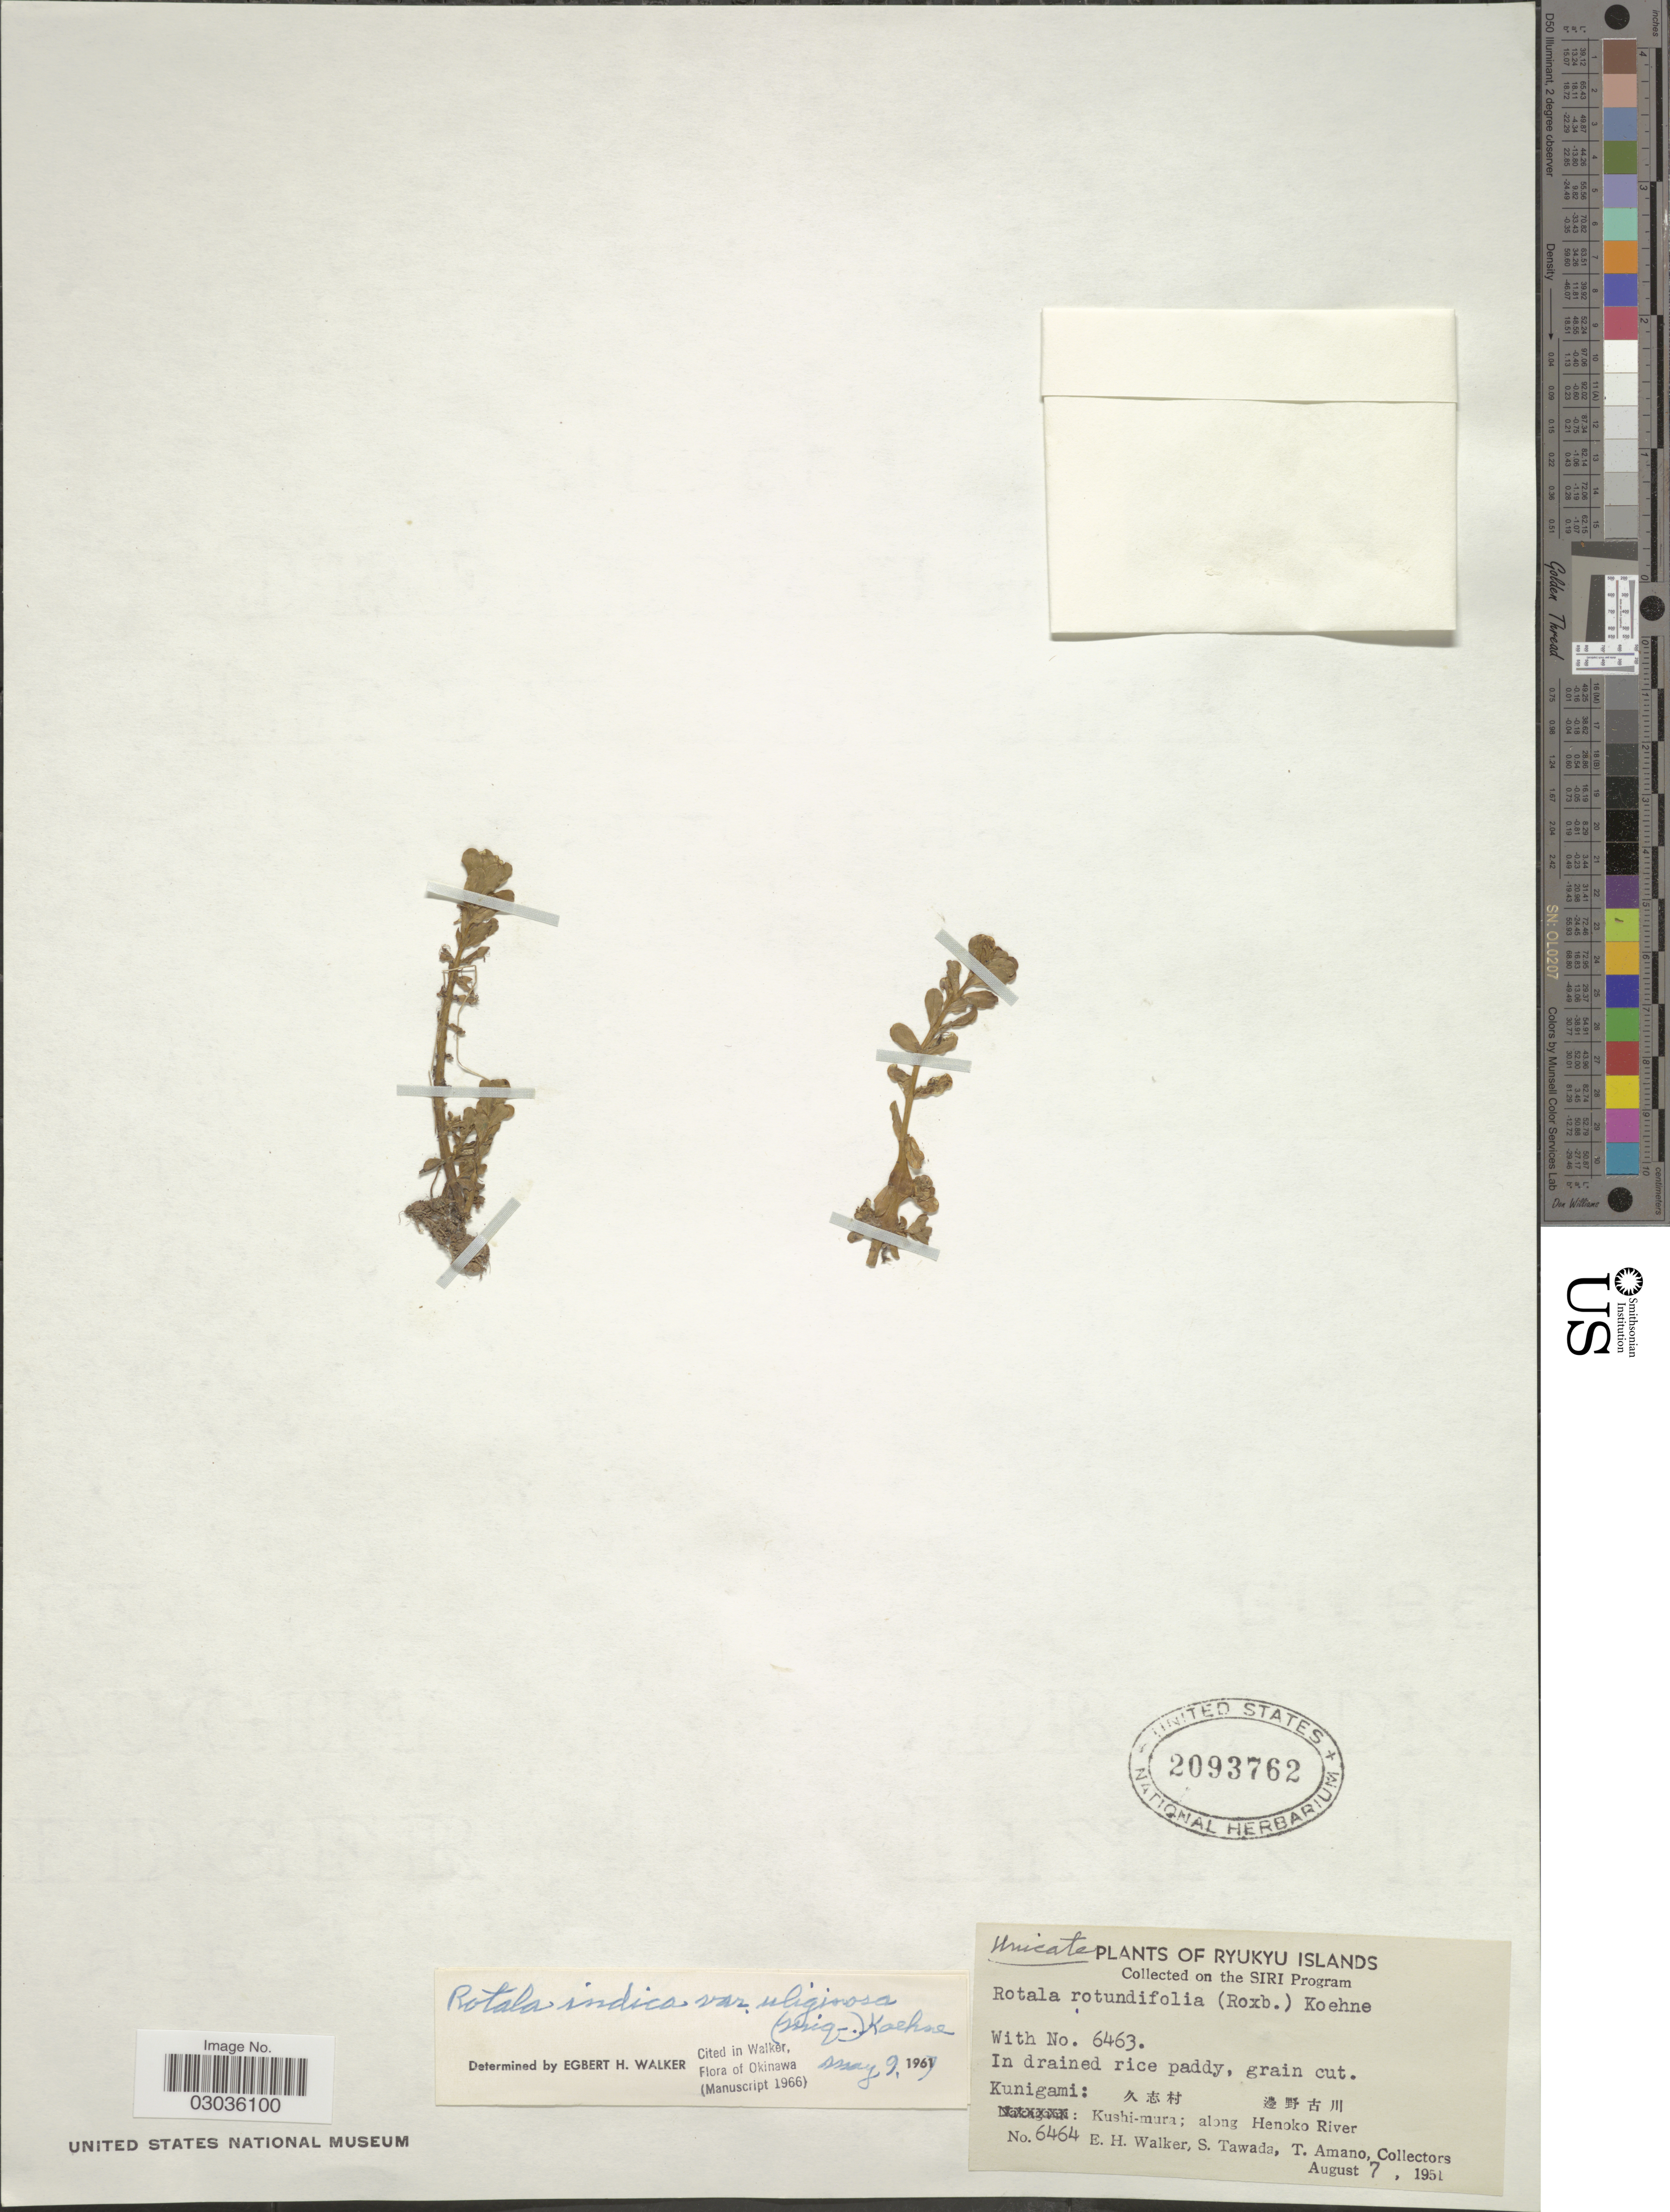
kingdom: Plantae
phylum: Tracheophyta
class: Magnoliopsida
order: Myrtales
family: Lythraceae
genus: Rotala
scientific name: Rotala indica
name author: (L.) Koehne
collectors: E. H. Walker, S. Tawada & T. Amano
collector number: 6464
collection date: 1951-08-07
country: Japan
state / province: Okinawa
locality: Ryukyu Islands, Kunigami: Kushi-mura; along Henoko River.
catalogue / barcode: US 2093762